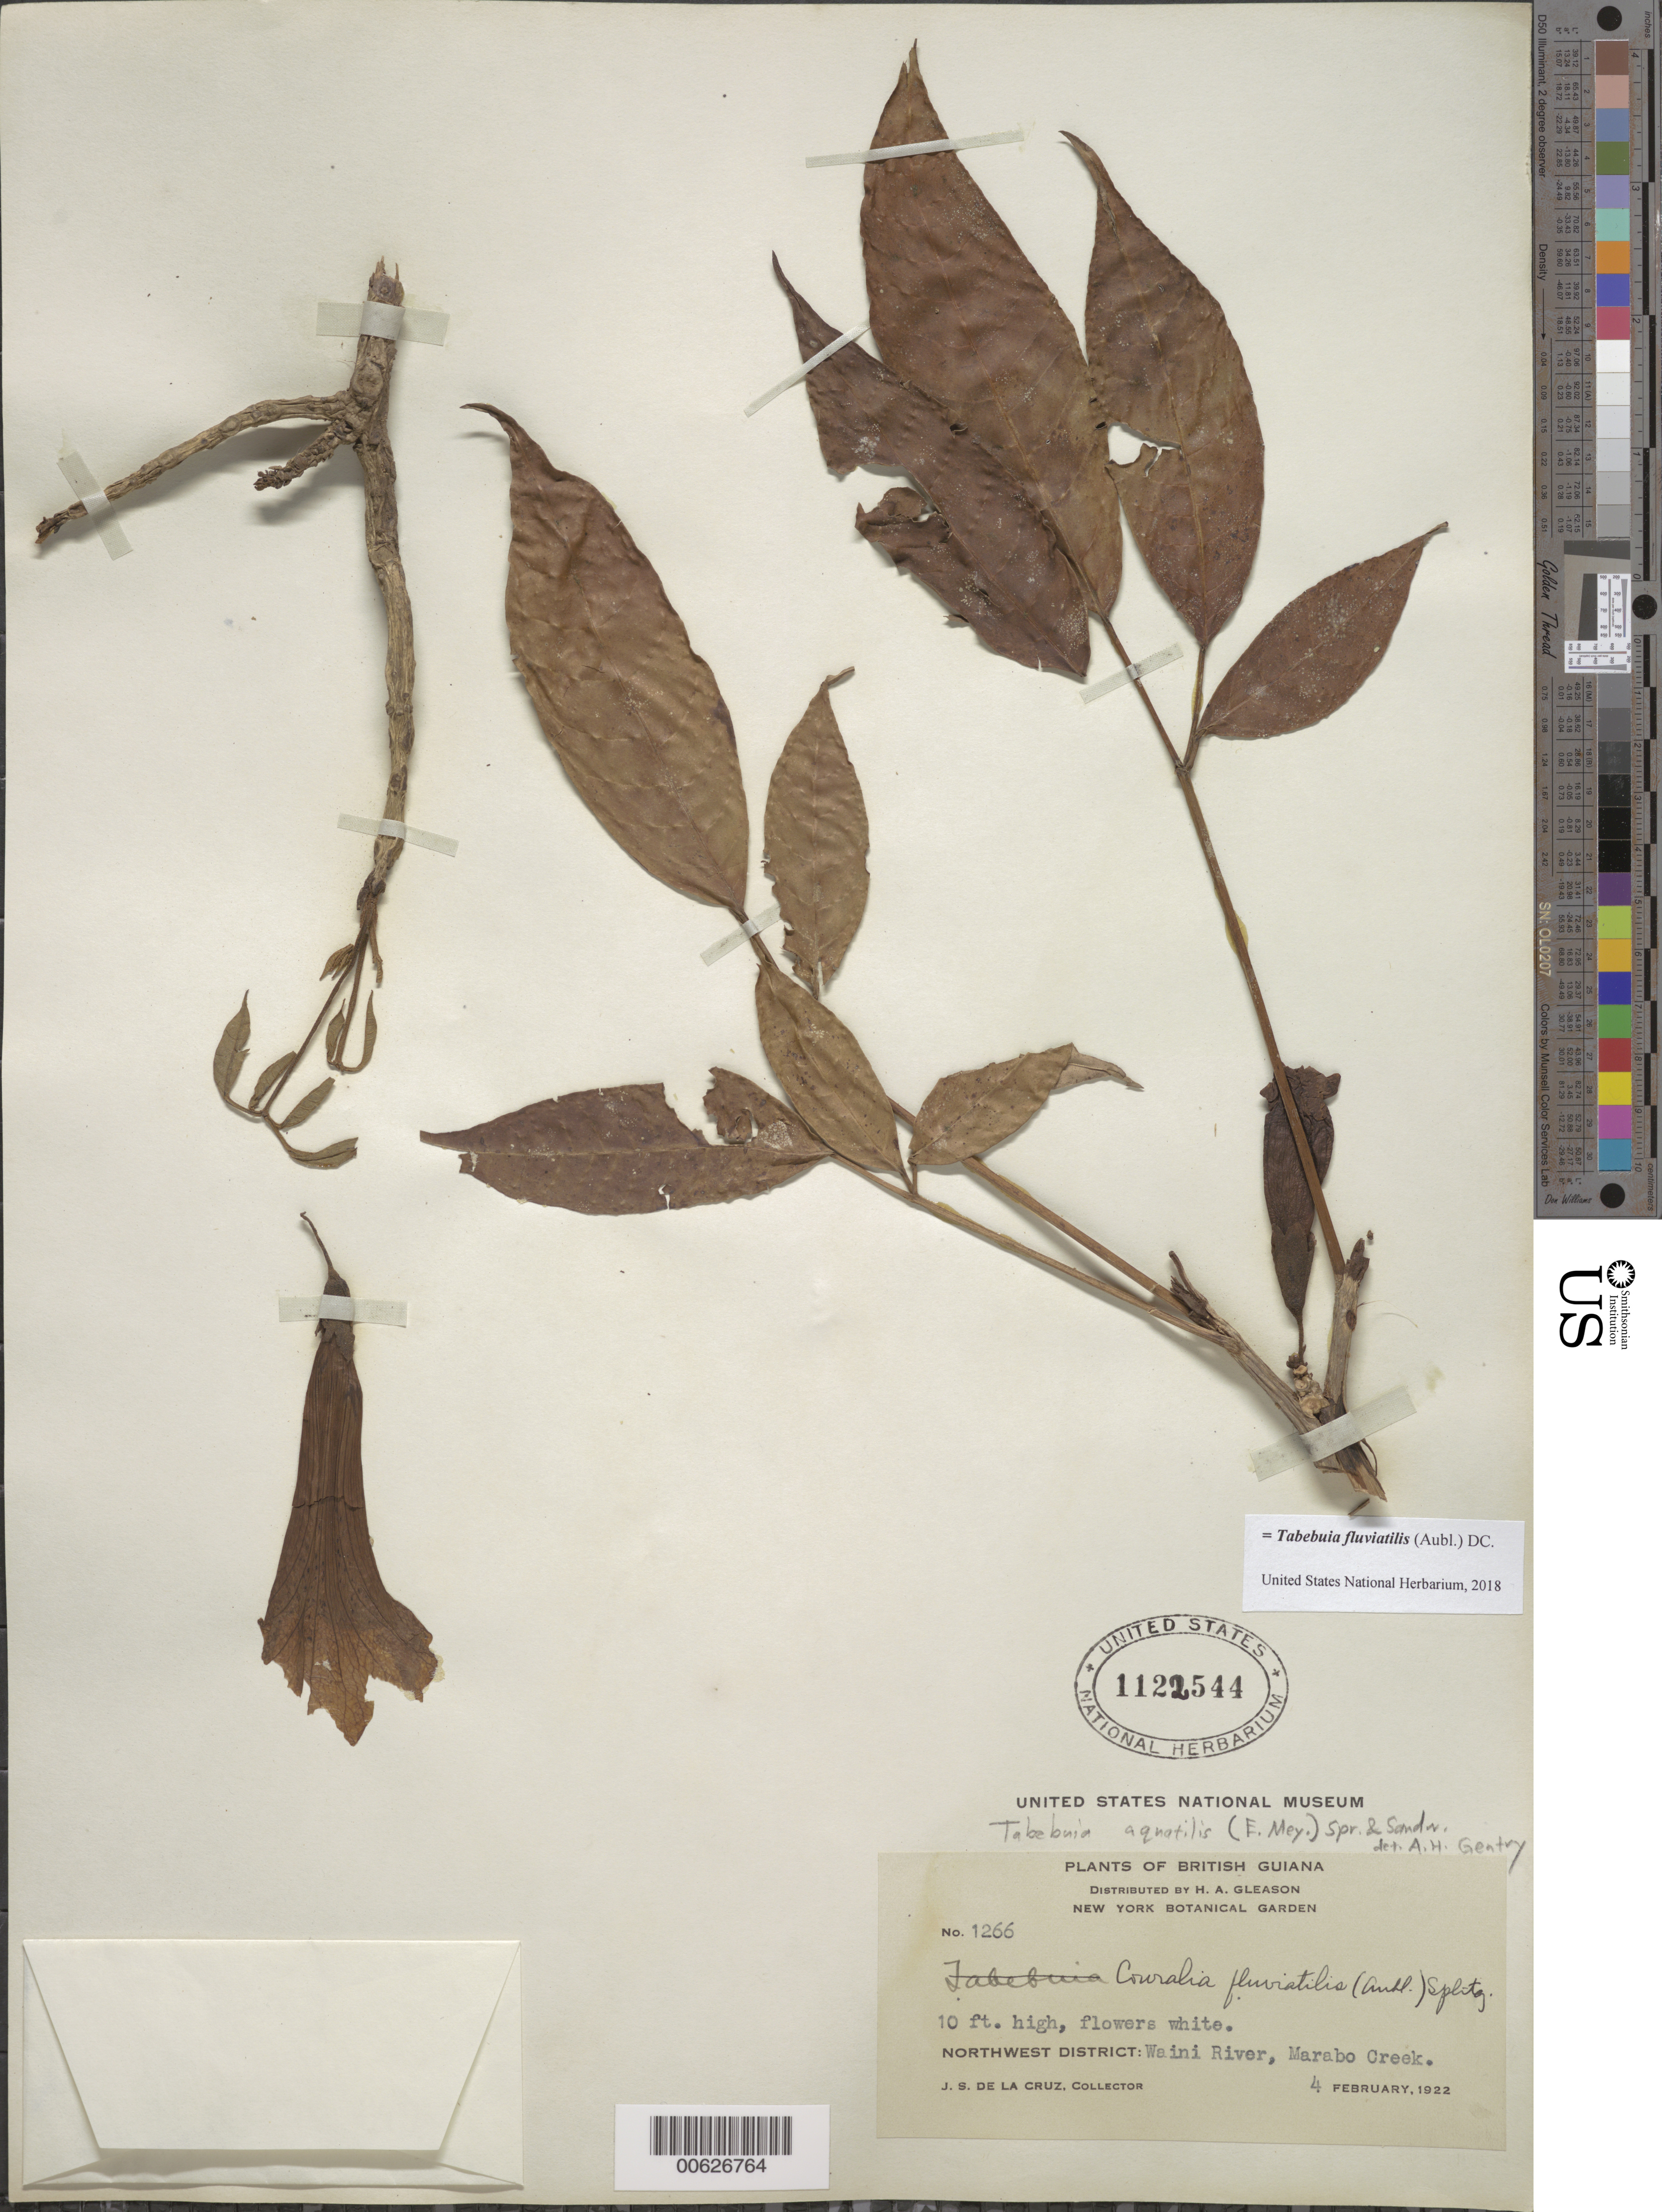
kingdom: Plantae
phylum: Tracheophyta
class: Magnoliopsida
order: Lamiales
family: Bignoniaceae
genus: Tabebuia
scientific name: Tabebuia fluviatilis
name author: (Aubl.) DC.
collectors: J. S. de la Cruz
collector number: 1266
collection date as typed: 4-Feb-22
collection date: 1922-02-04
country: Guyana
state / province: Barima-Waini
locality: Waini River, Marabo Creek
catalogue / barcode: US 1122544